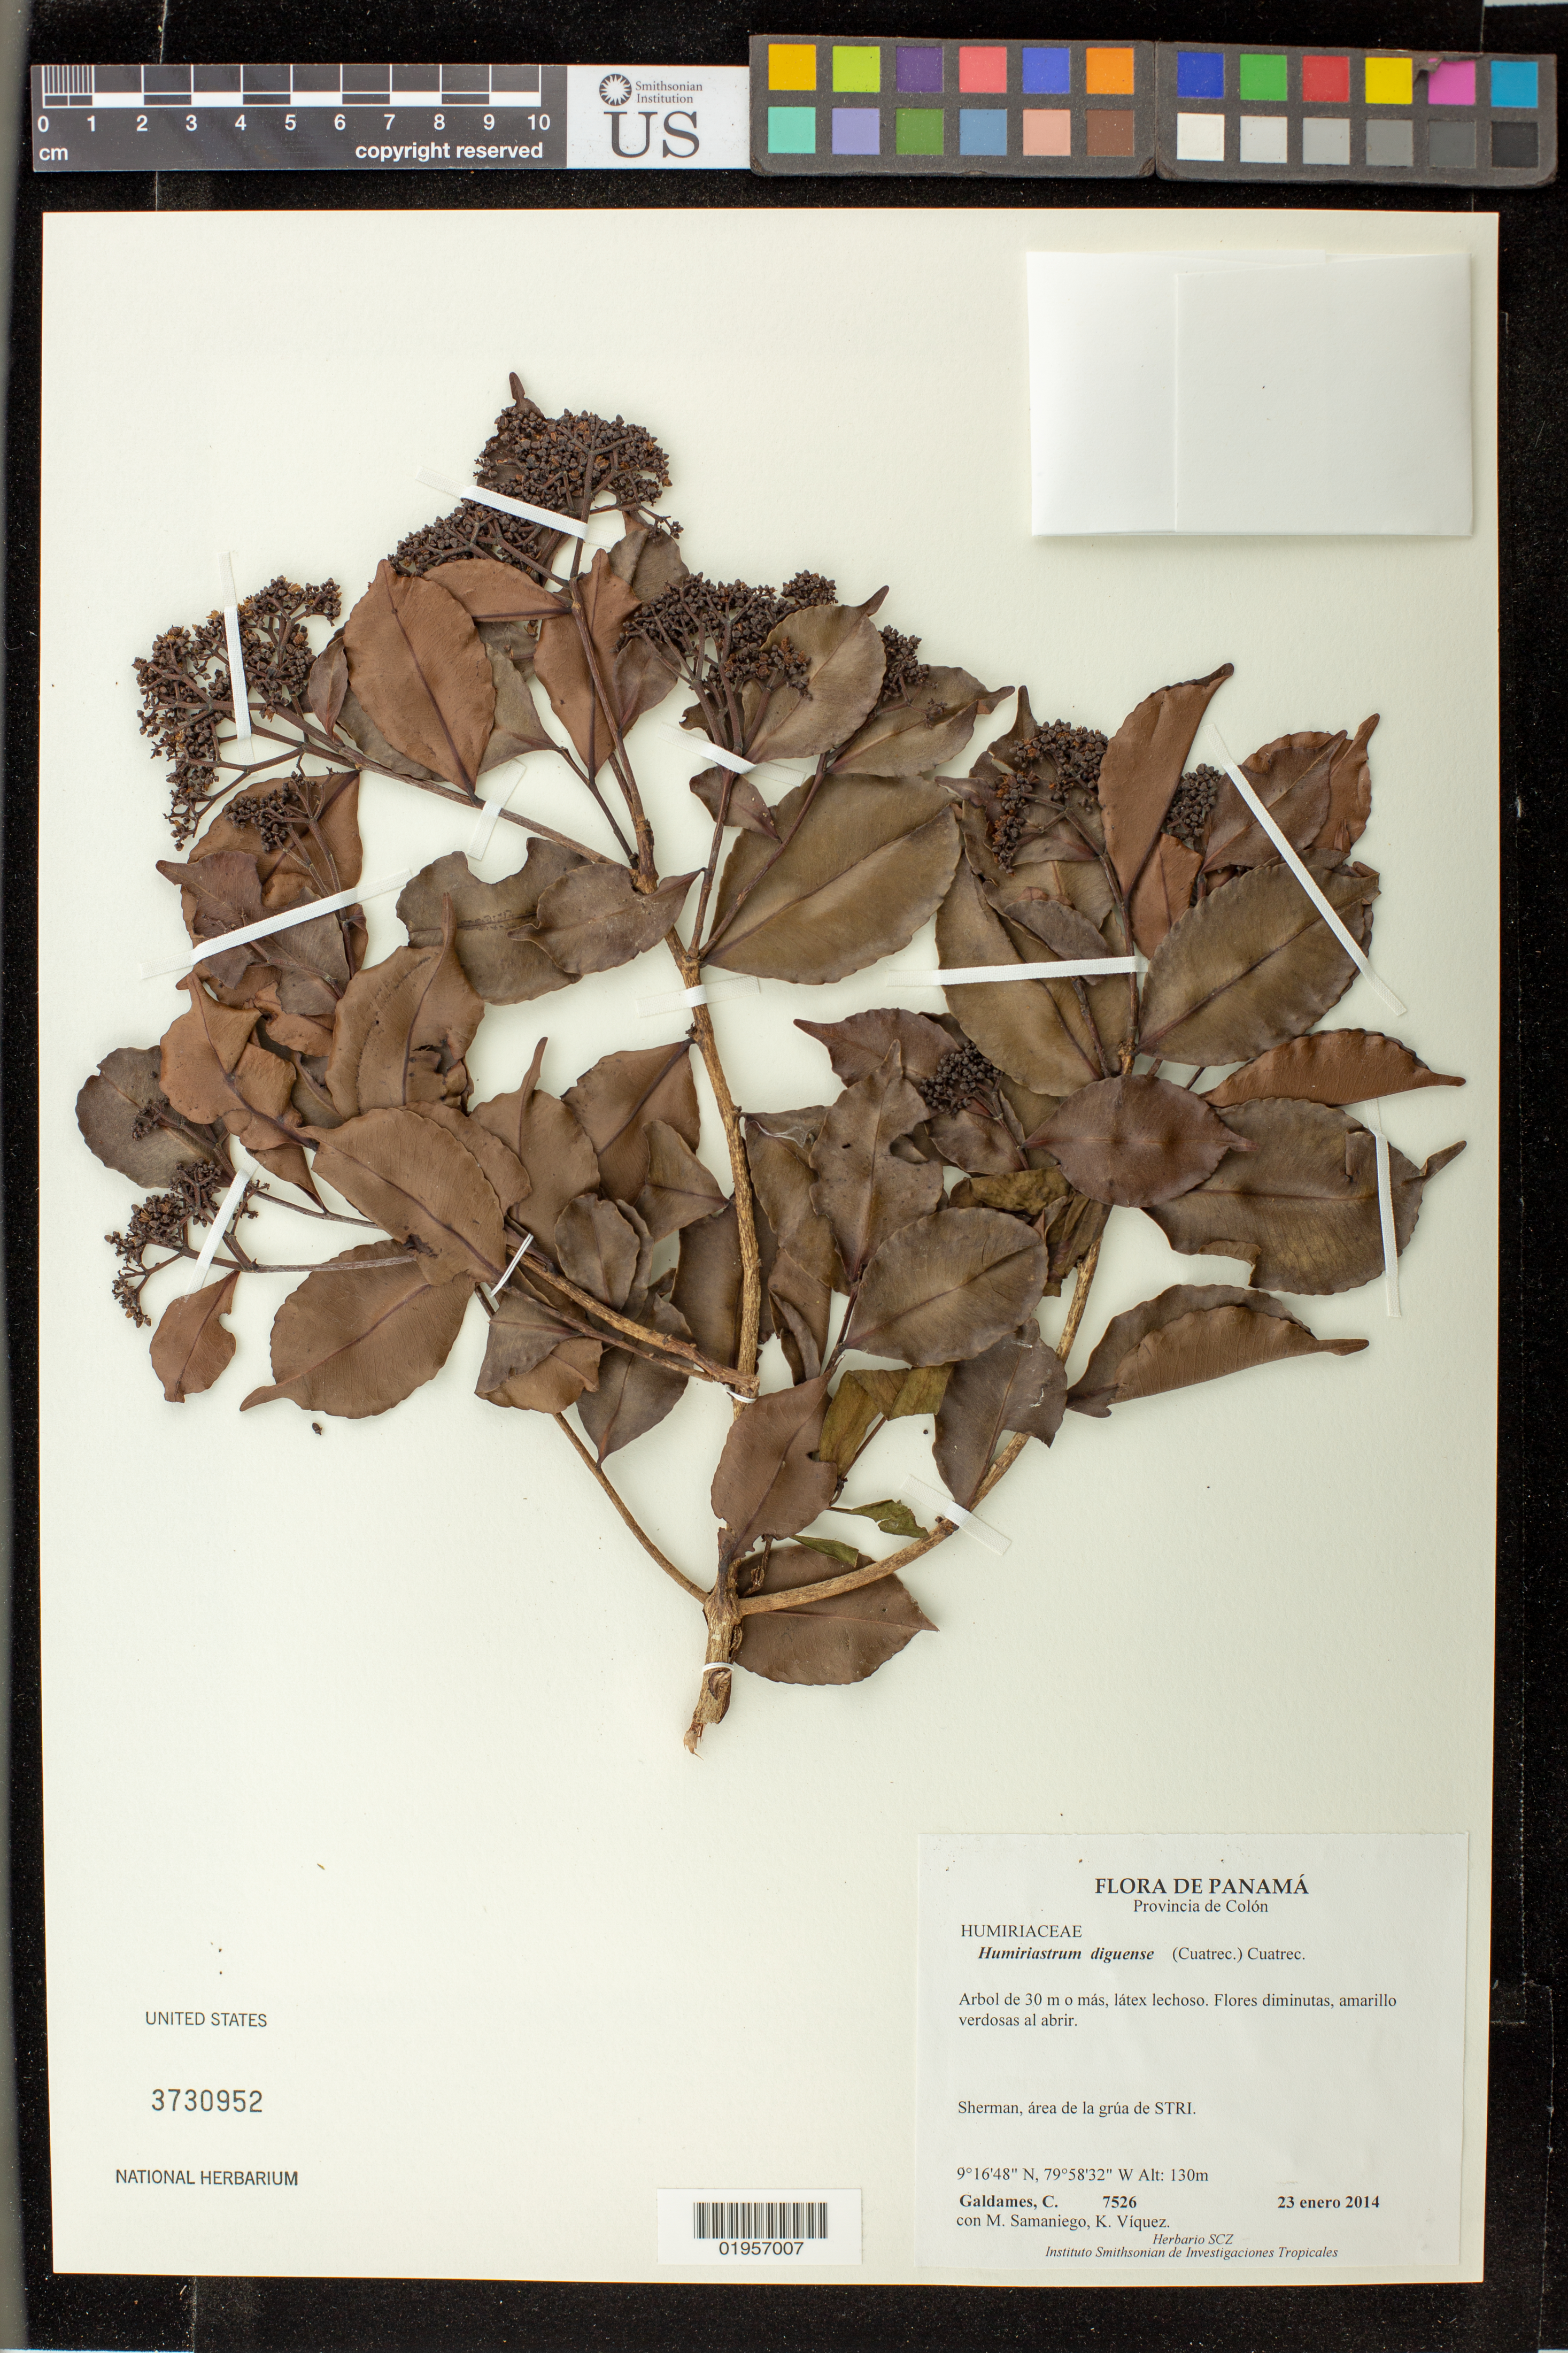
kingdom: Plantae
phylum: Tracheophyta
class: Magnoliopsida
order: Malpighiales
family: Humiriaceae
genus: Humiriastrum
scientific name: Humiriastrum diguense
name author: (Cuatrec.) Cuatrec.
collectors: C. Galdames, M. Samaniego & K. Viquez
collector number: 7526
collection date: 2014-01-23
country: Panama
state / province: Colón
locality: Sherman, area de la grua de STRI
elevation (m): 130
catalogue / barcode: US 3730952